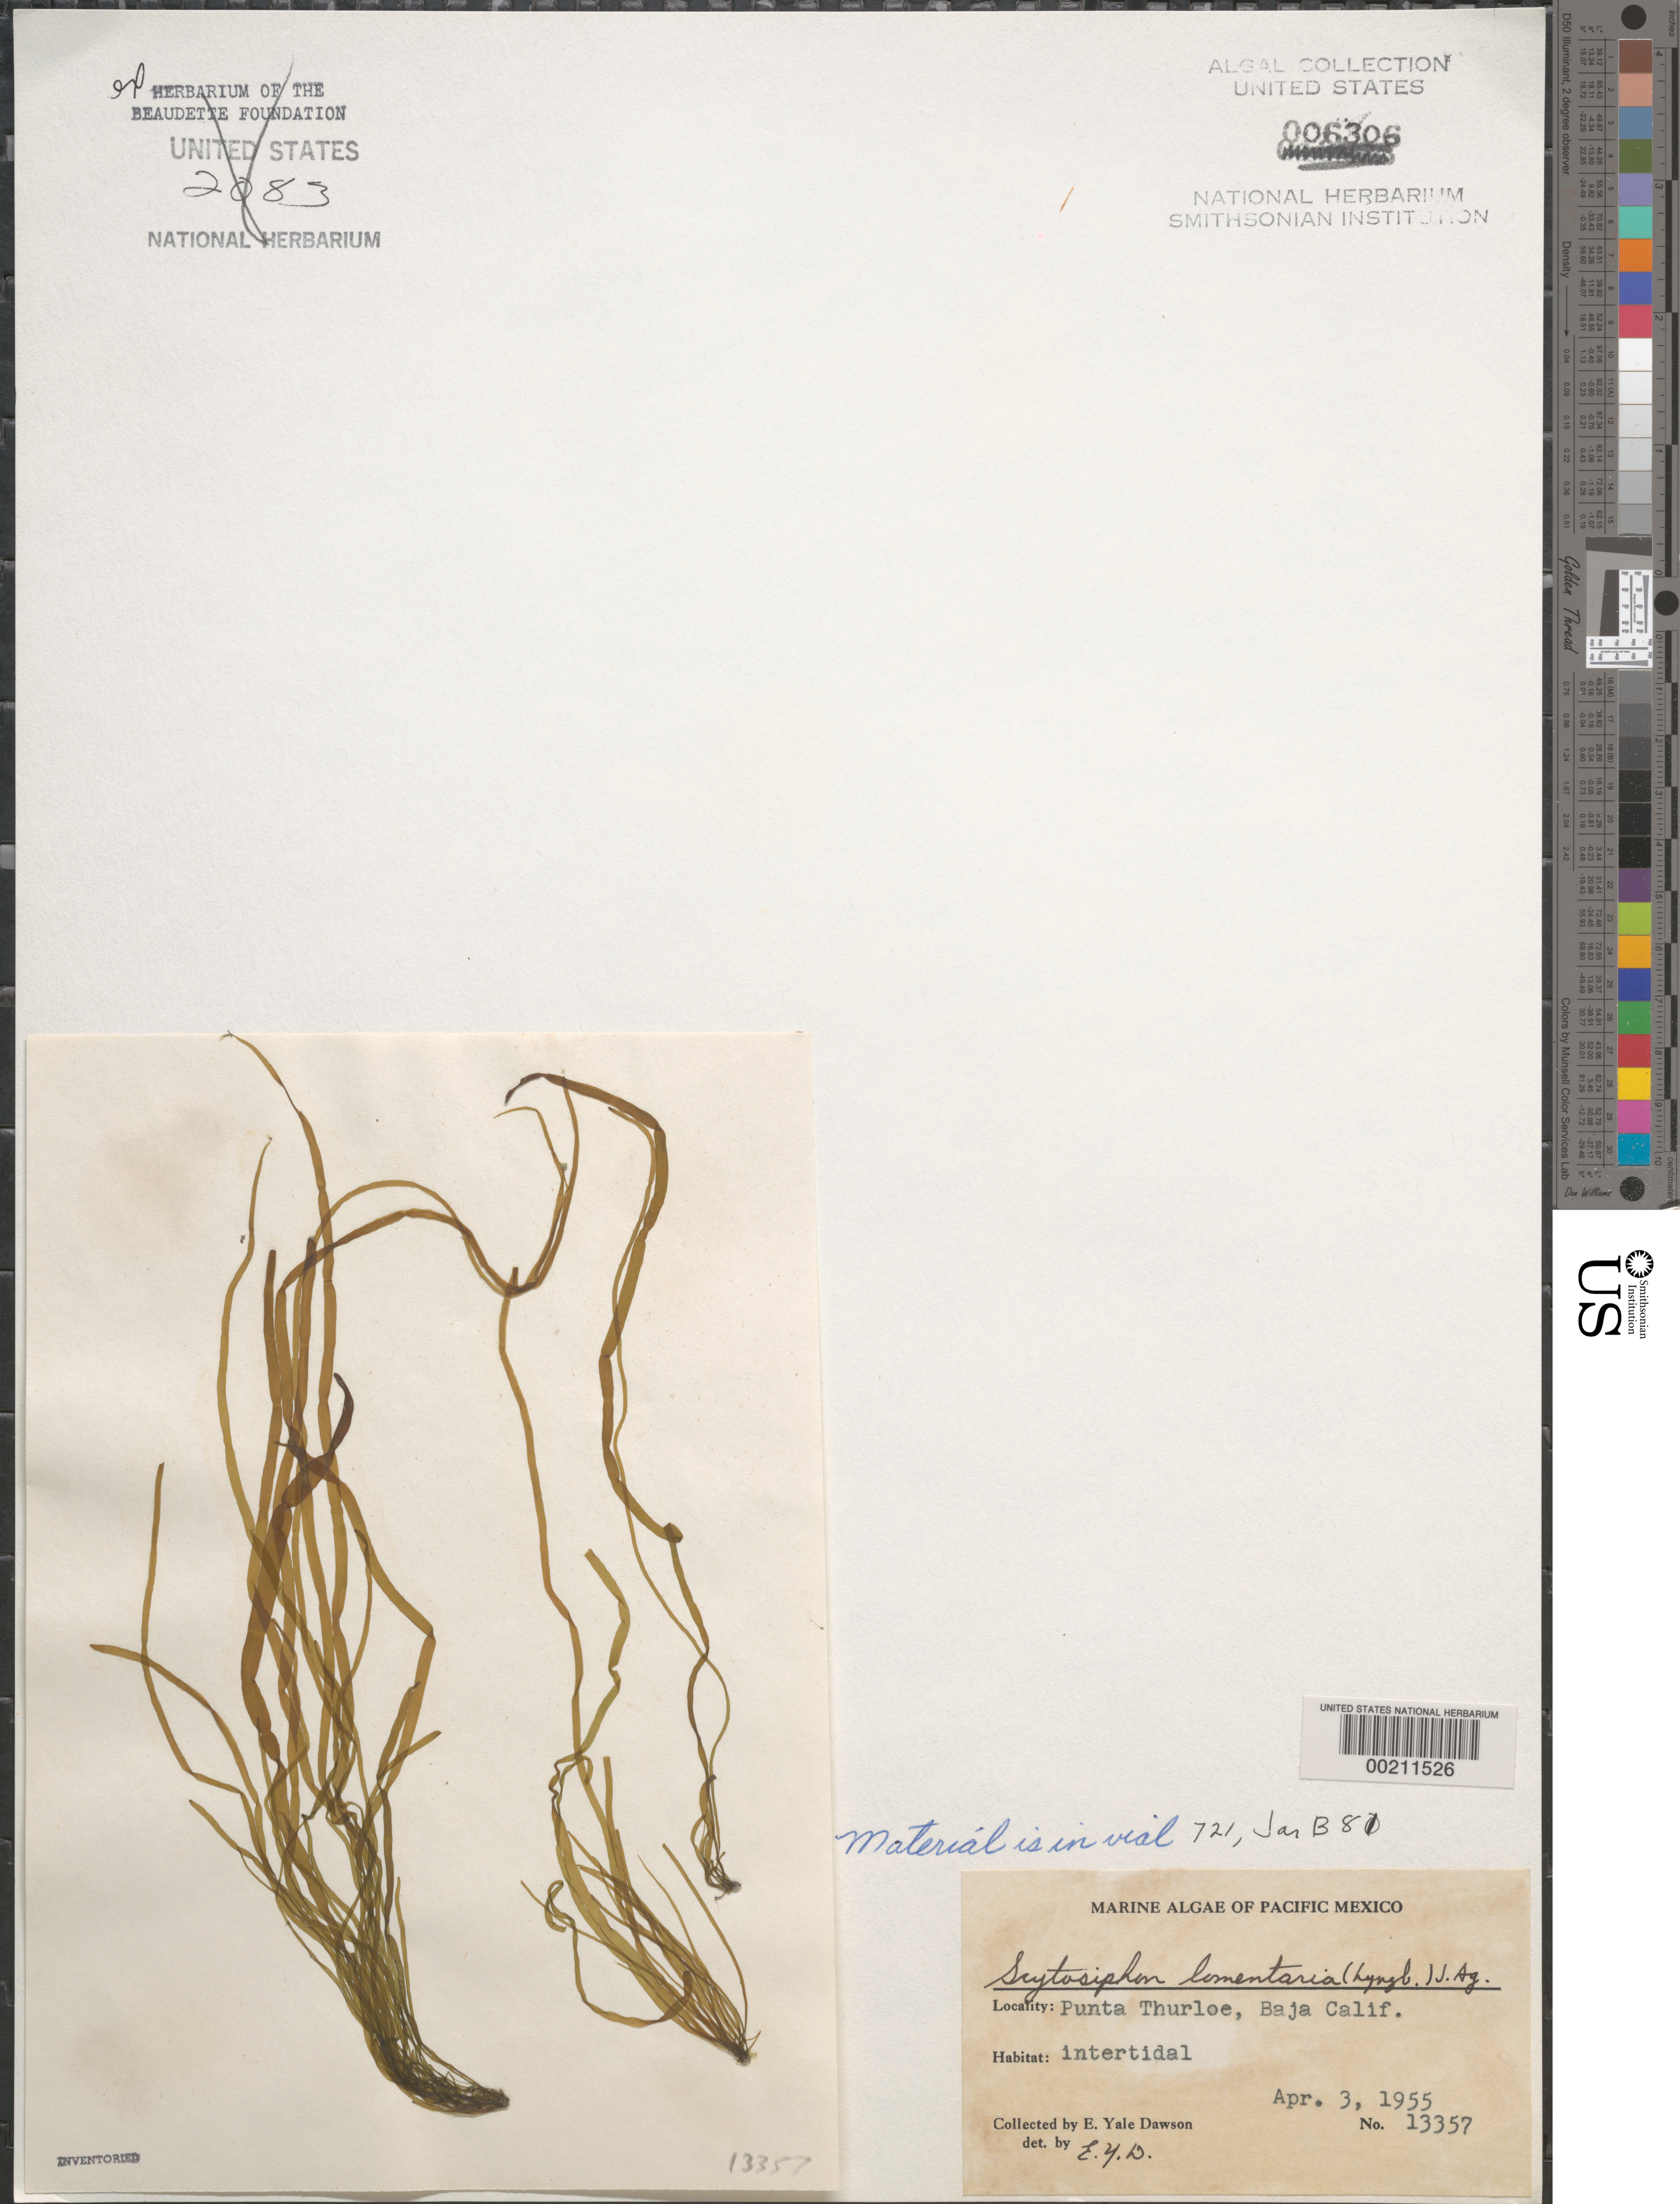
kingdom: Chromista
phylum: Ochrophyta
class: Phaeophyceae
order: Scytosiphonales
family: Scytosiphonaceae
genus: Scytosiphon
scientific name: Scytosiphon lomentaria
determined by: Dawson, E. Y.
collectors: E. Y. Dawson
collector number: EYD 13357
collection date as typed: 03 Apr 1955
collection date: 1955-04-03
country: Mexico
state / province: Baja California Sur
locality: Punta Thurloe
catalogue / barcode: US 6306